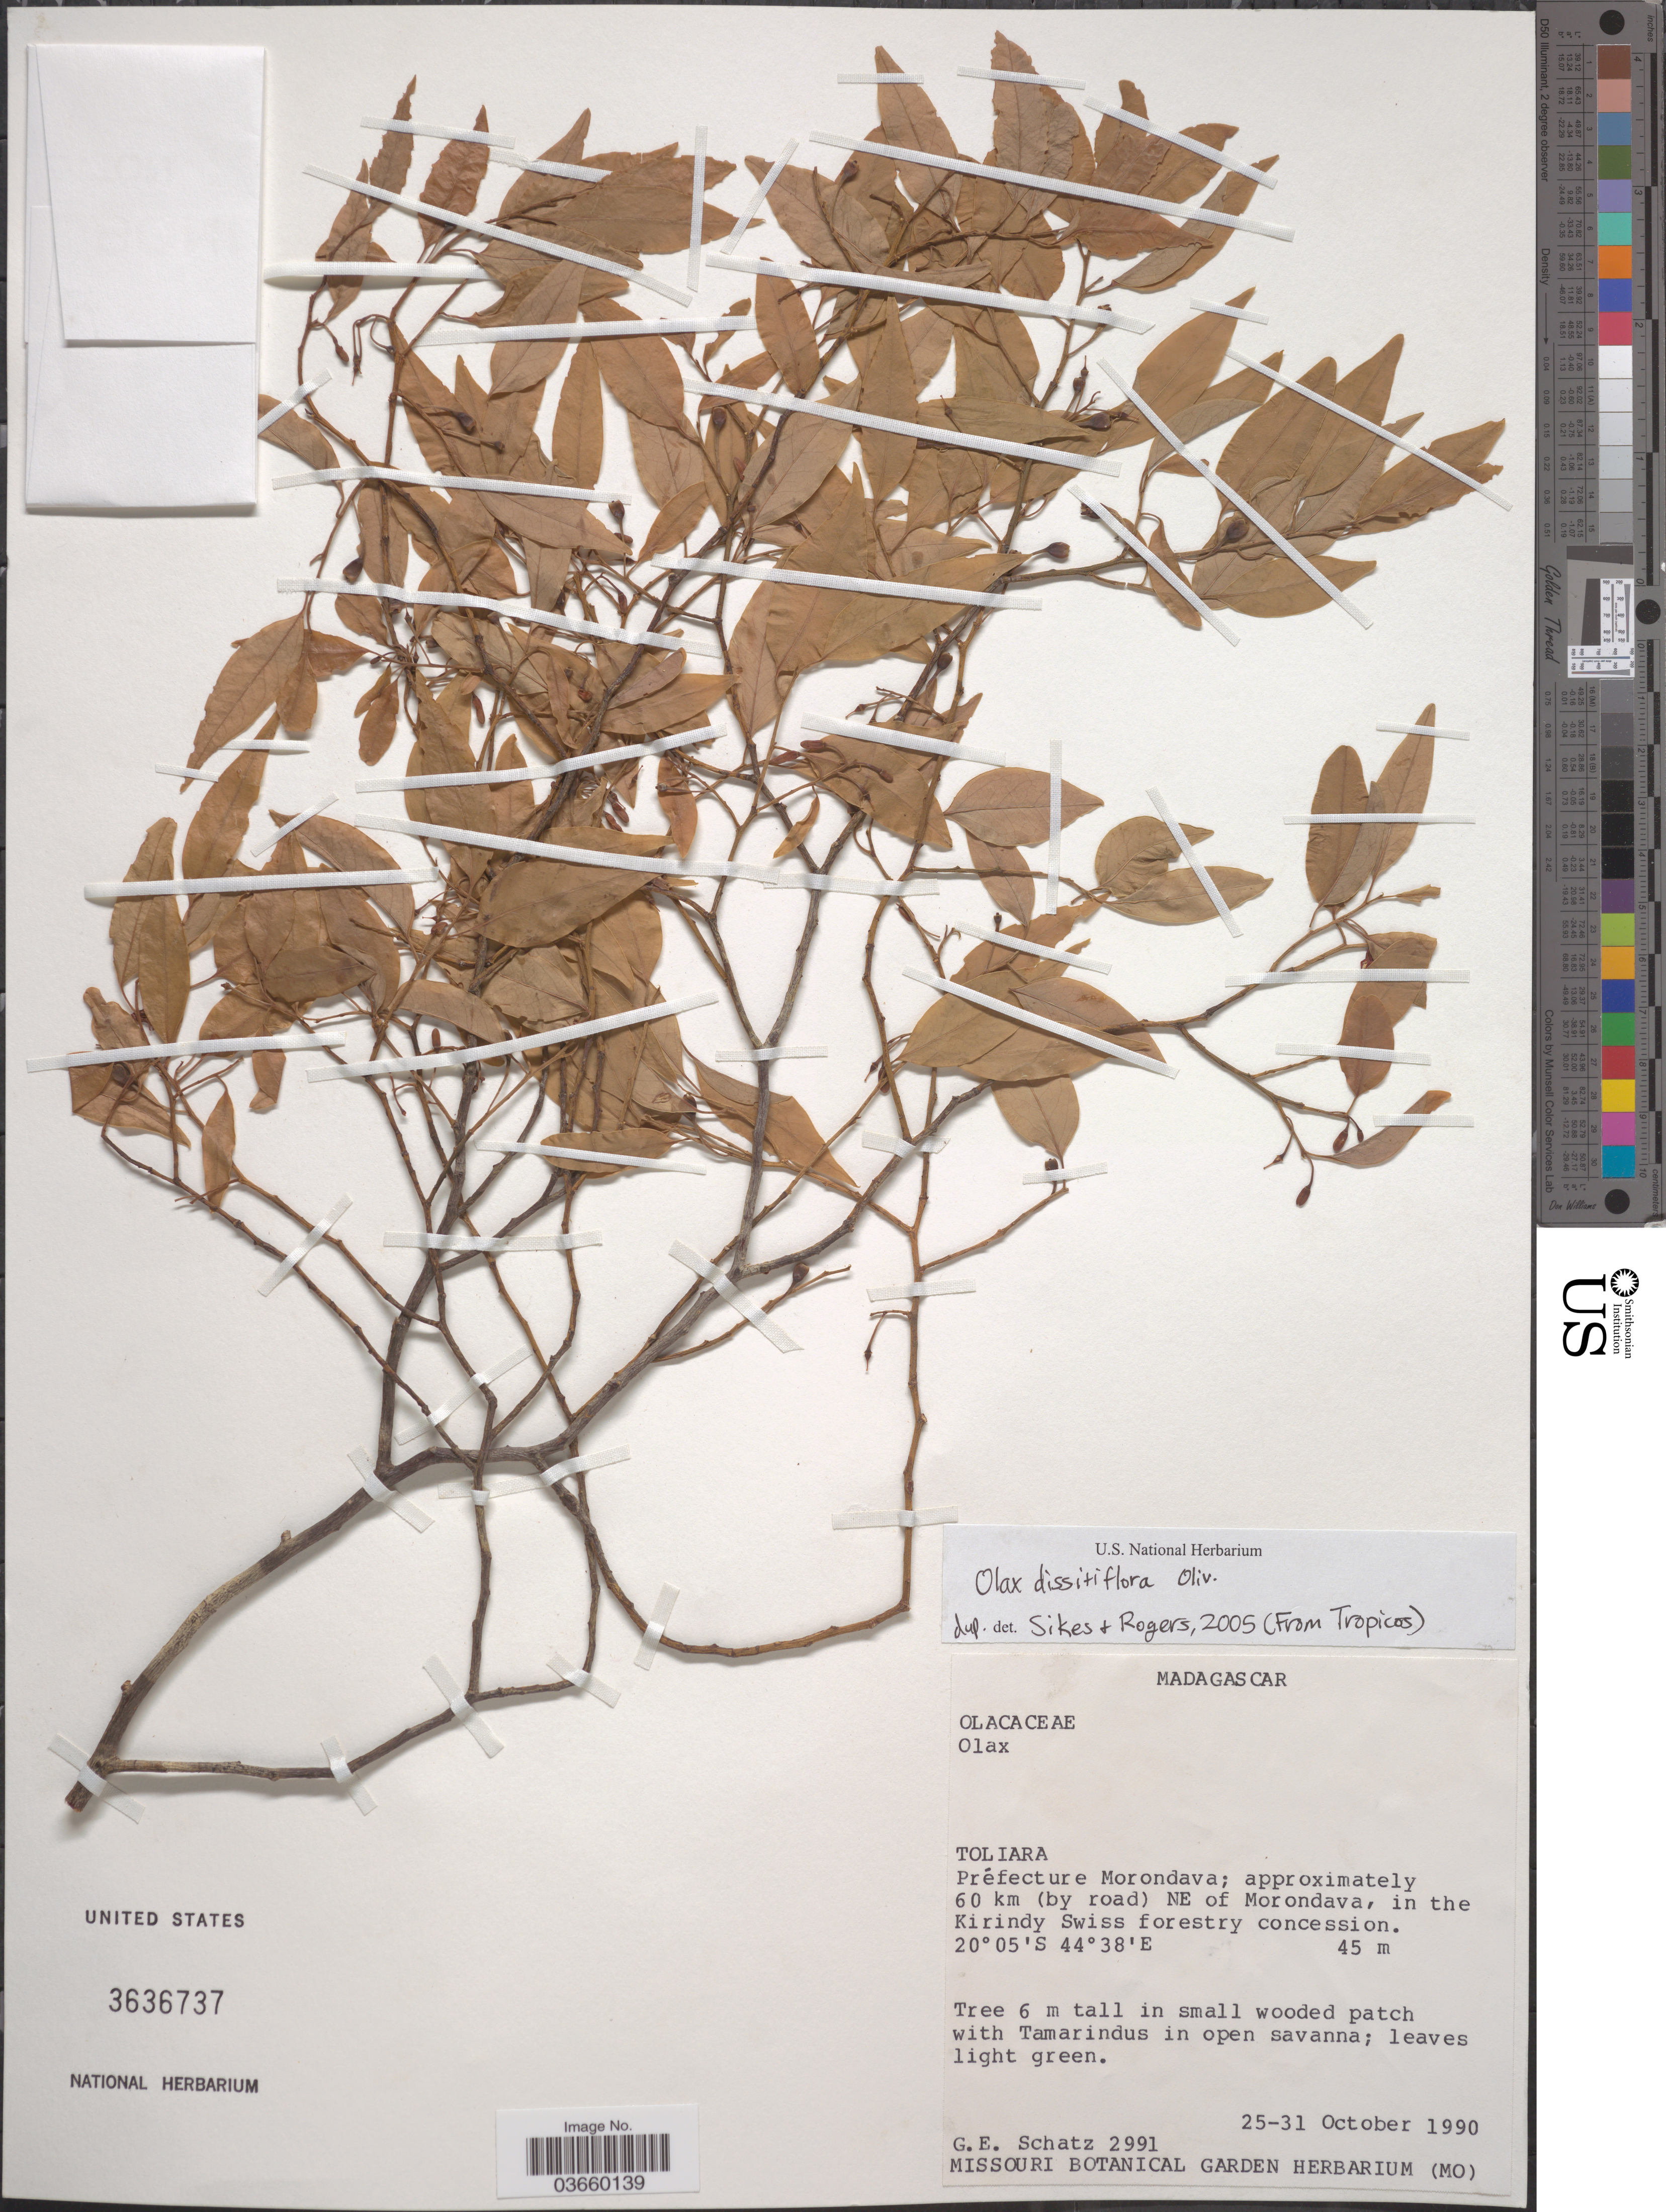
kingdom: Plantae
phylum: Tracheophyta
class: Magnoliopsida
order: Santalales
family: Olacaceae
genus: Olax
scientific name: Olax dissitiflora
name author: Oliv.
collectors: G. Schatz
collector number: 2991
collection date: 1990-10-25/1990-10-31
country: Madagascar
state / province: Menabe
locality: Préfecture Morondava; approximately 60 km (by road) NE of Morondava, in the Kirindy Swiss forestry concession.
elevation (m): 45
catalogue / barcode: US 3636737